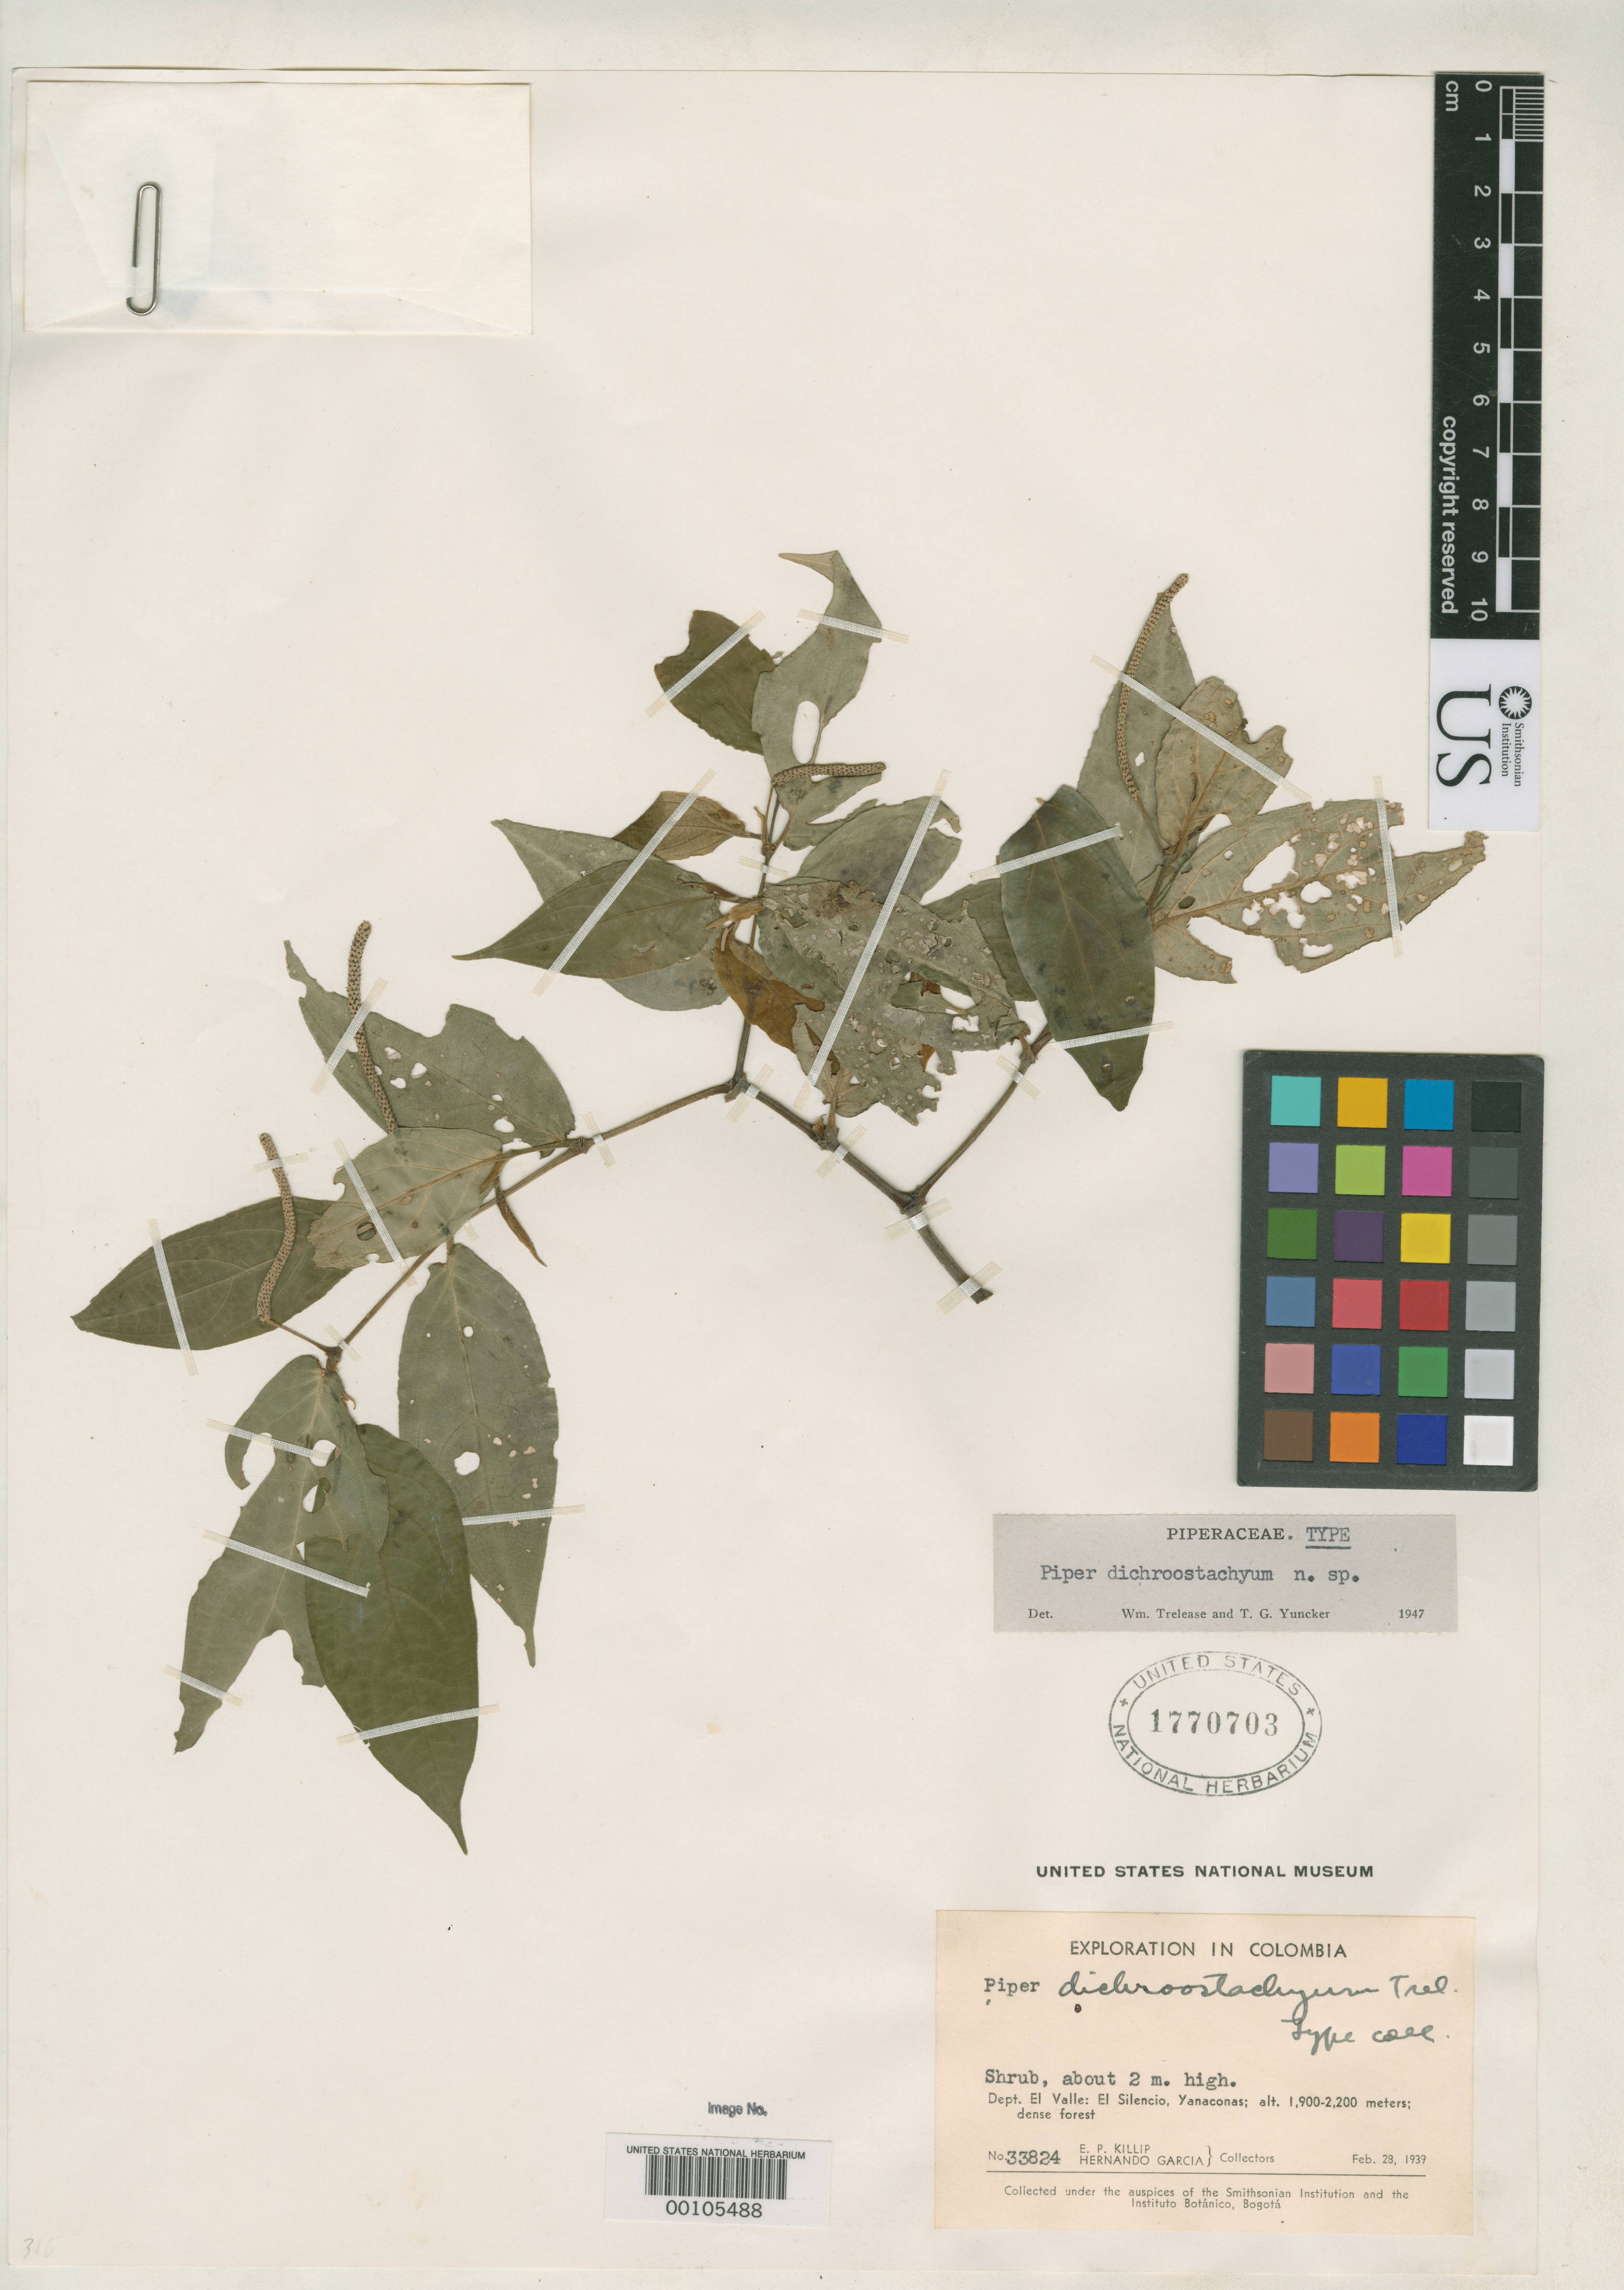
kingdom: Plantae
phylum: Tracheophyta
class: Magnoliopsida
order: Piperales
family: Piperaceae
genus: Piper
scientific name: Piper dichroostachyum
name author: Trel. & Yunck.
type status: Holotype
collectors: E. P. Killip & H. García Barriga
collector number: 33824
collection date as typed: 28 Feb 1939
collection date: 1939-02-28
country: Colombia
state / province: Valle del Cauca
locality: El Silencio, Yanaconas.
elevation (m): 1900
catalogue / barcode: US 1770703